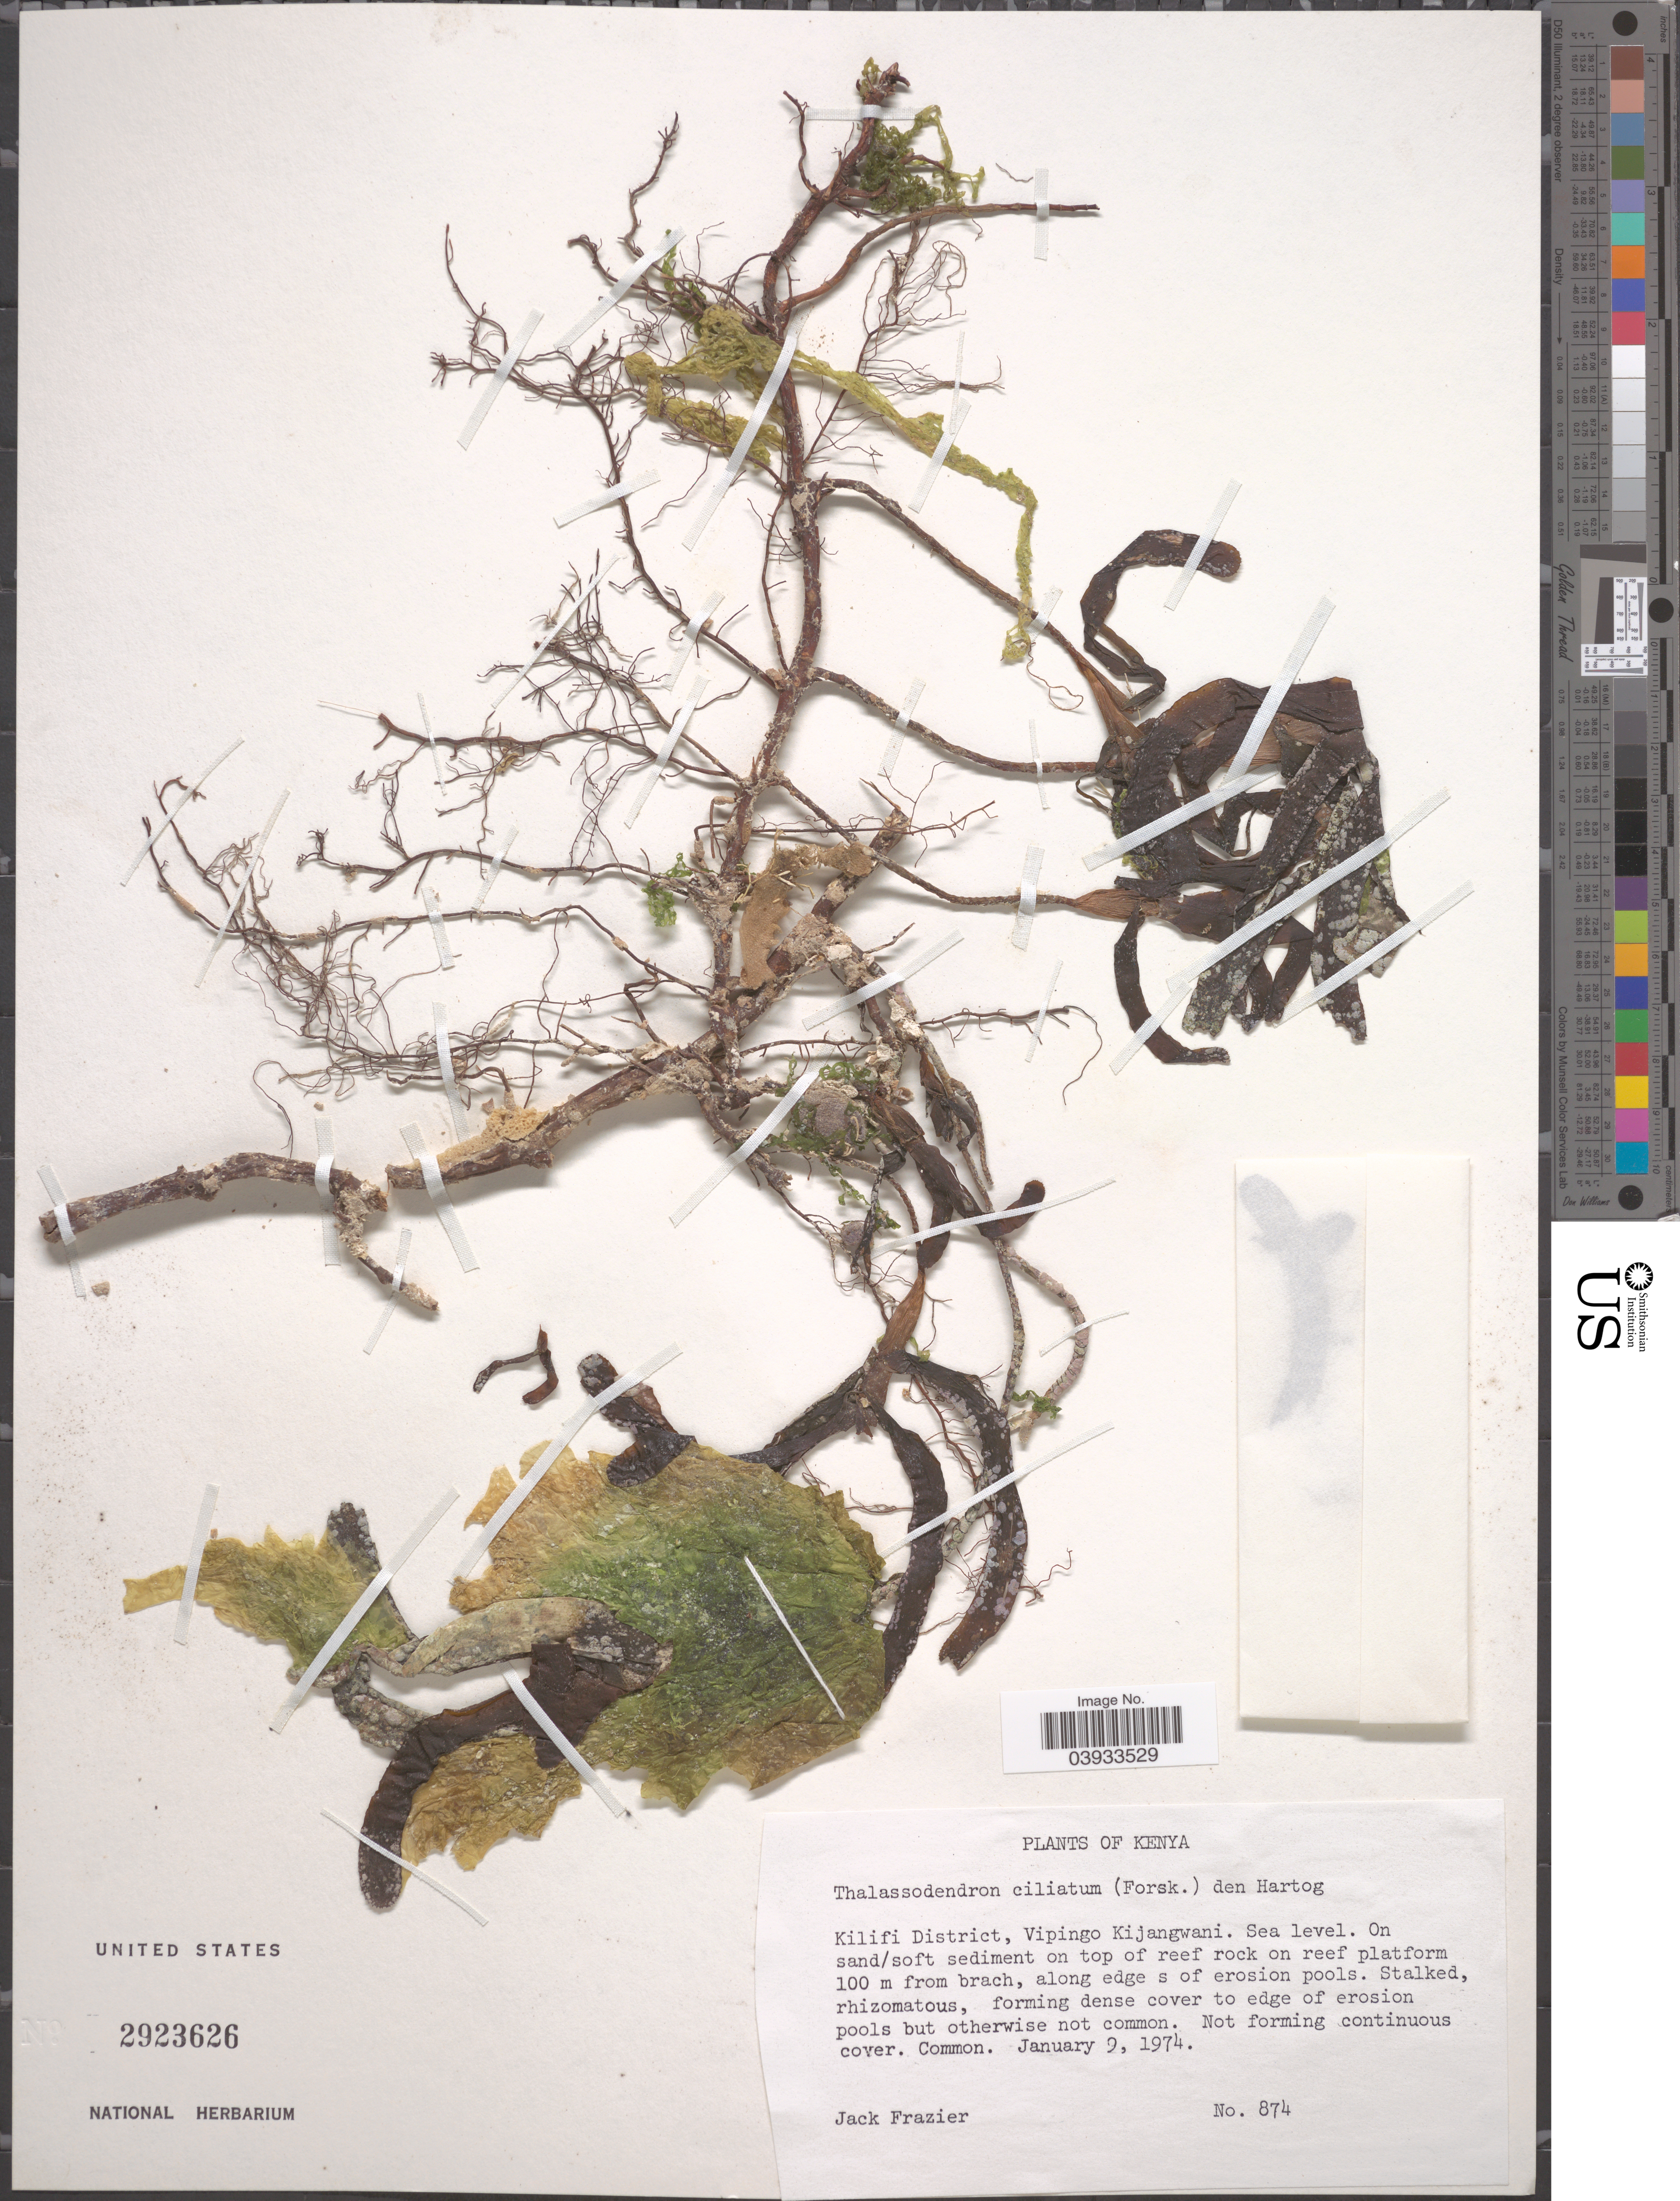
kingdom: Plantae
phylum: Tracheophyta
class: Liliopsida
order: Alismatales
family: Cymodoceaceae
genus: Thalassodendron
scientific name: Thalassodendron ciliatum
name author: (Forssk.) Hartog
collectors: J. Frazier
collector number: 874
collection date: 1974-01-09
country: Kenya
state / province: Kilifi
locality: Kilifi District, Vipingo Kijangwani.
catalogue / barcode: US 2923626